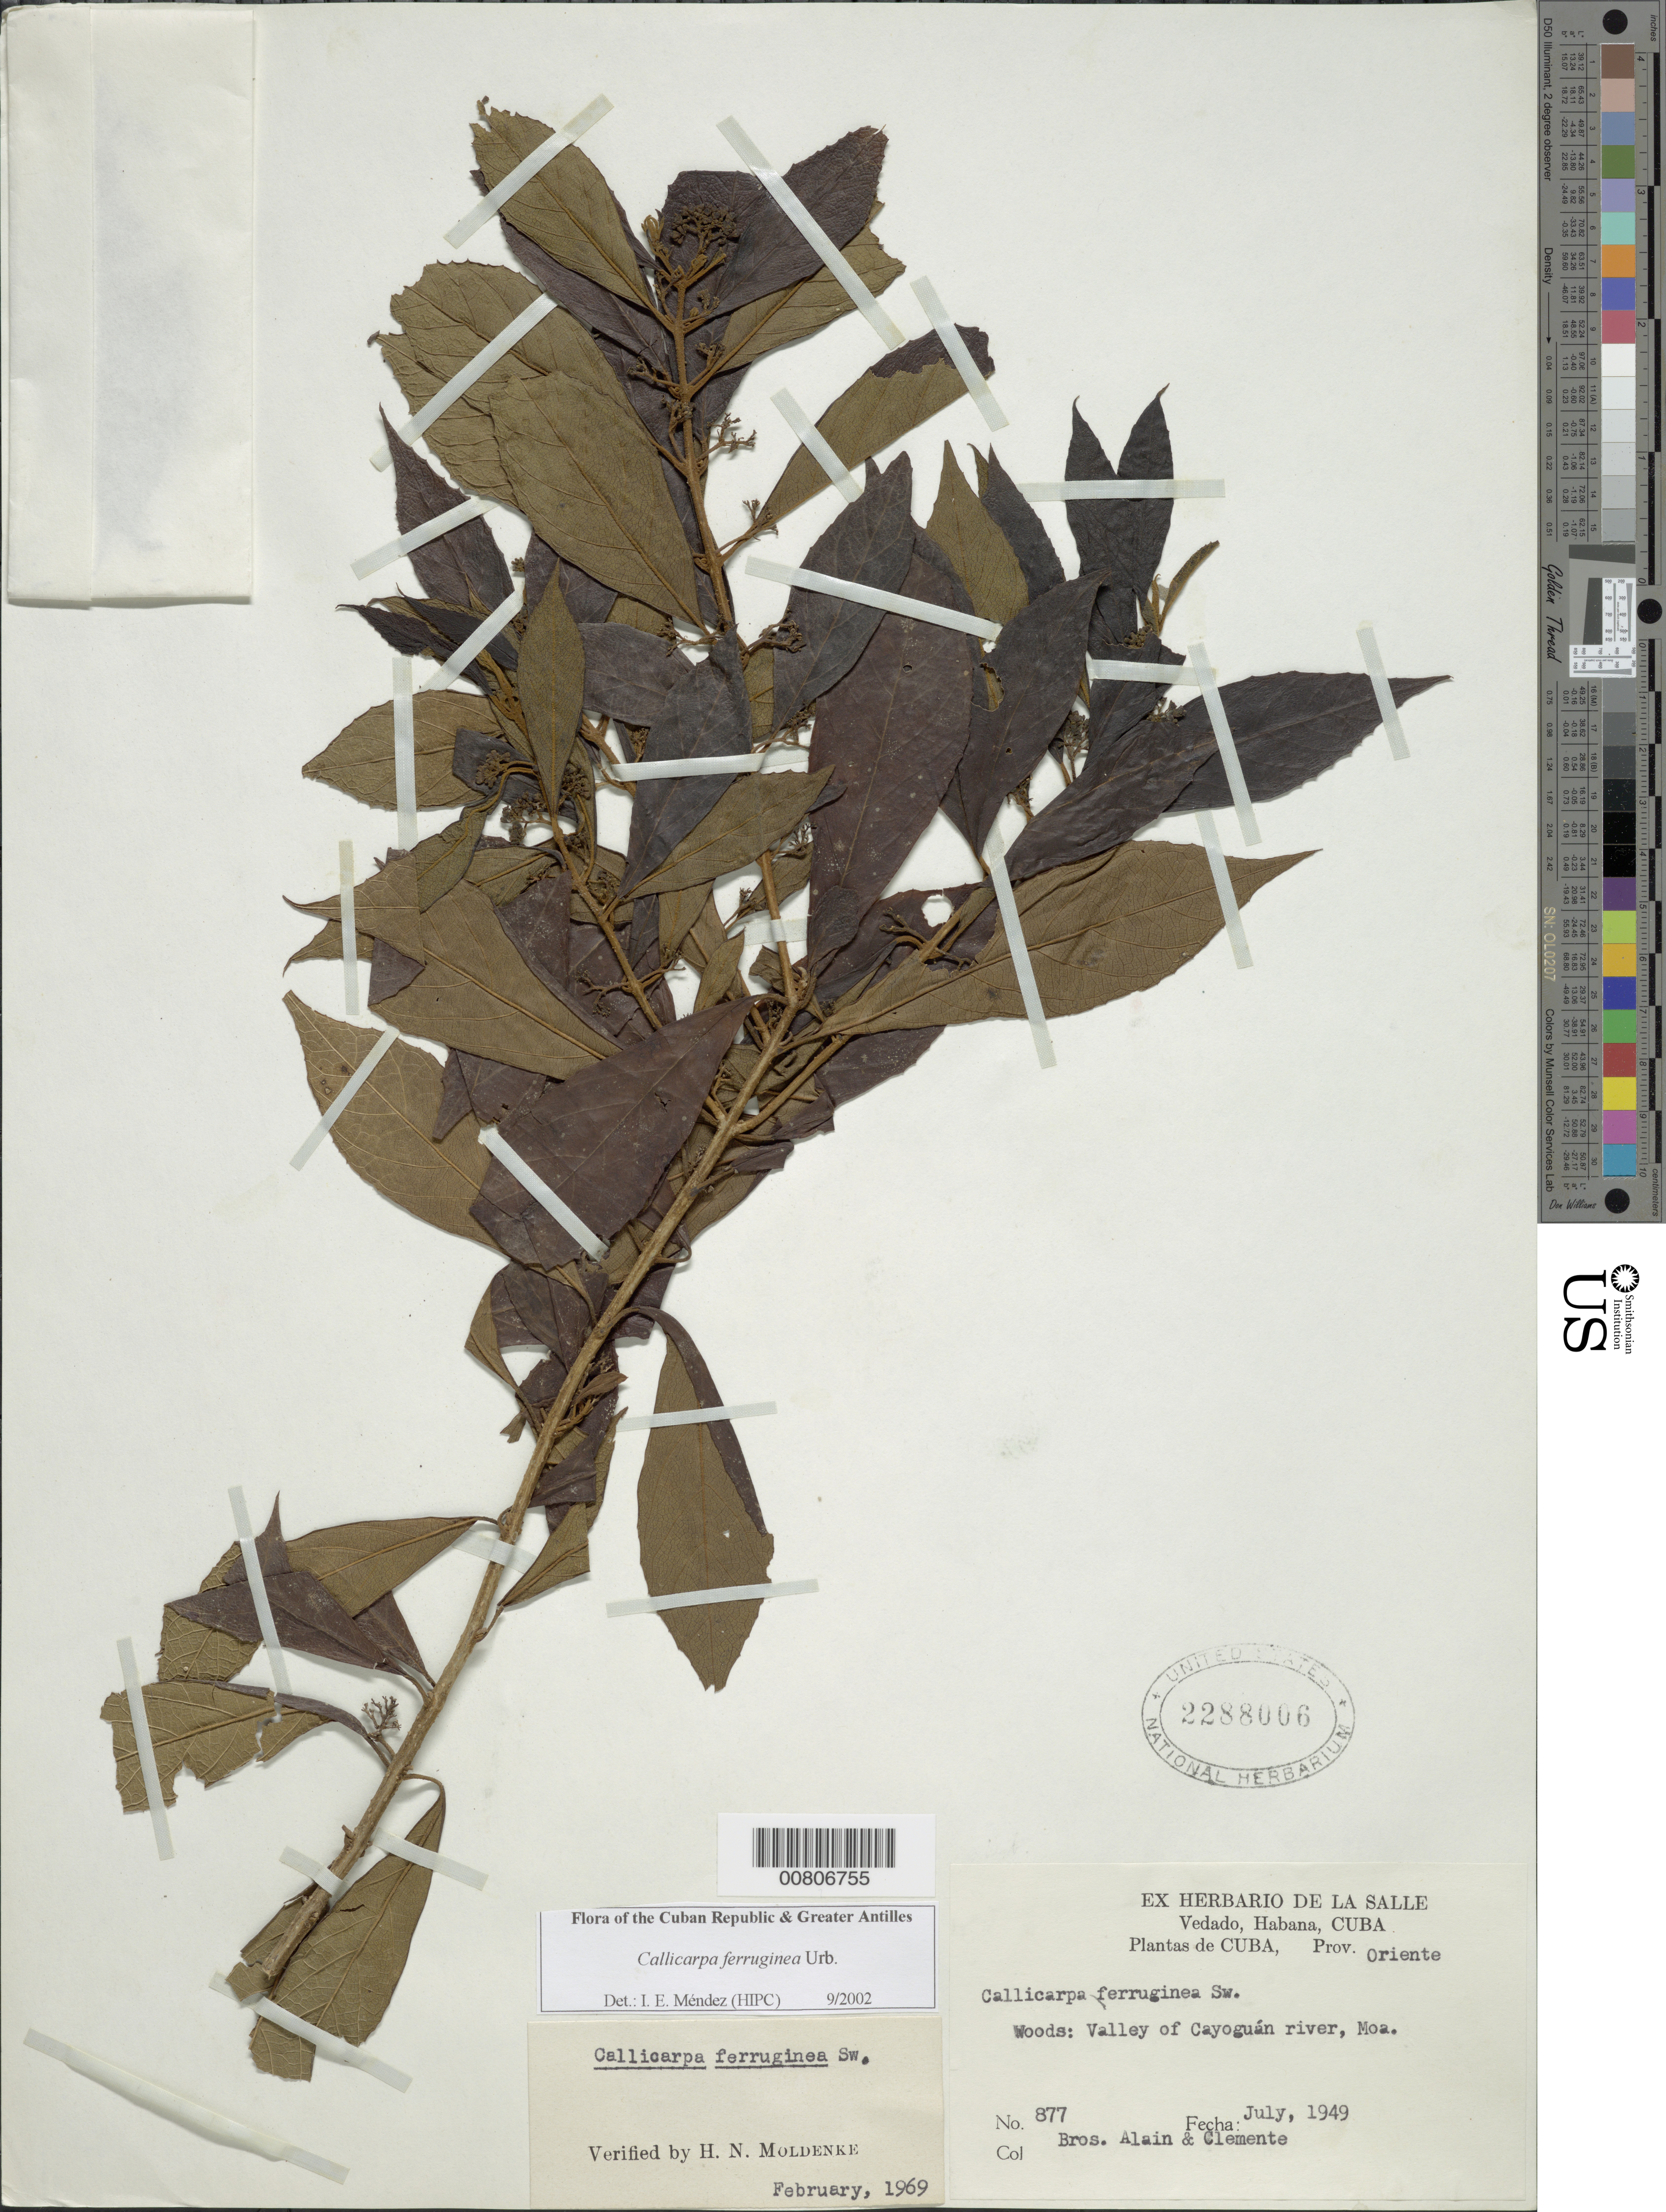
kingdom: Plantae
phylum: Tracheophyta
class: Magnoliopsida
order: Lamiales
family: Lamiaceae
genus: Callicarpa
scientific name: Callicarpa ferruginea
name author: Sw.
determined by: Méndez, Isidro E., (HIPC)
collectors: A. H. Liogier & Bro. Clemente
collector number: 877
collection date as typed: Jul 1949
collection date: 1949-07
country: Cuba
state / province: Holguín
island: Cuba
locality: Moa, Cayoguán river valley [Oriente]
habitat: Woods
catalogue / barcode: US 2288006